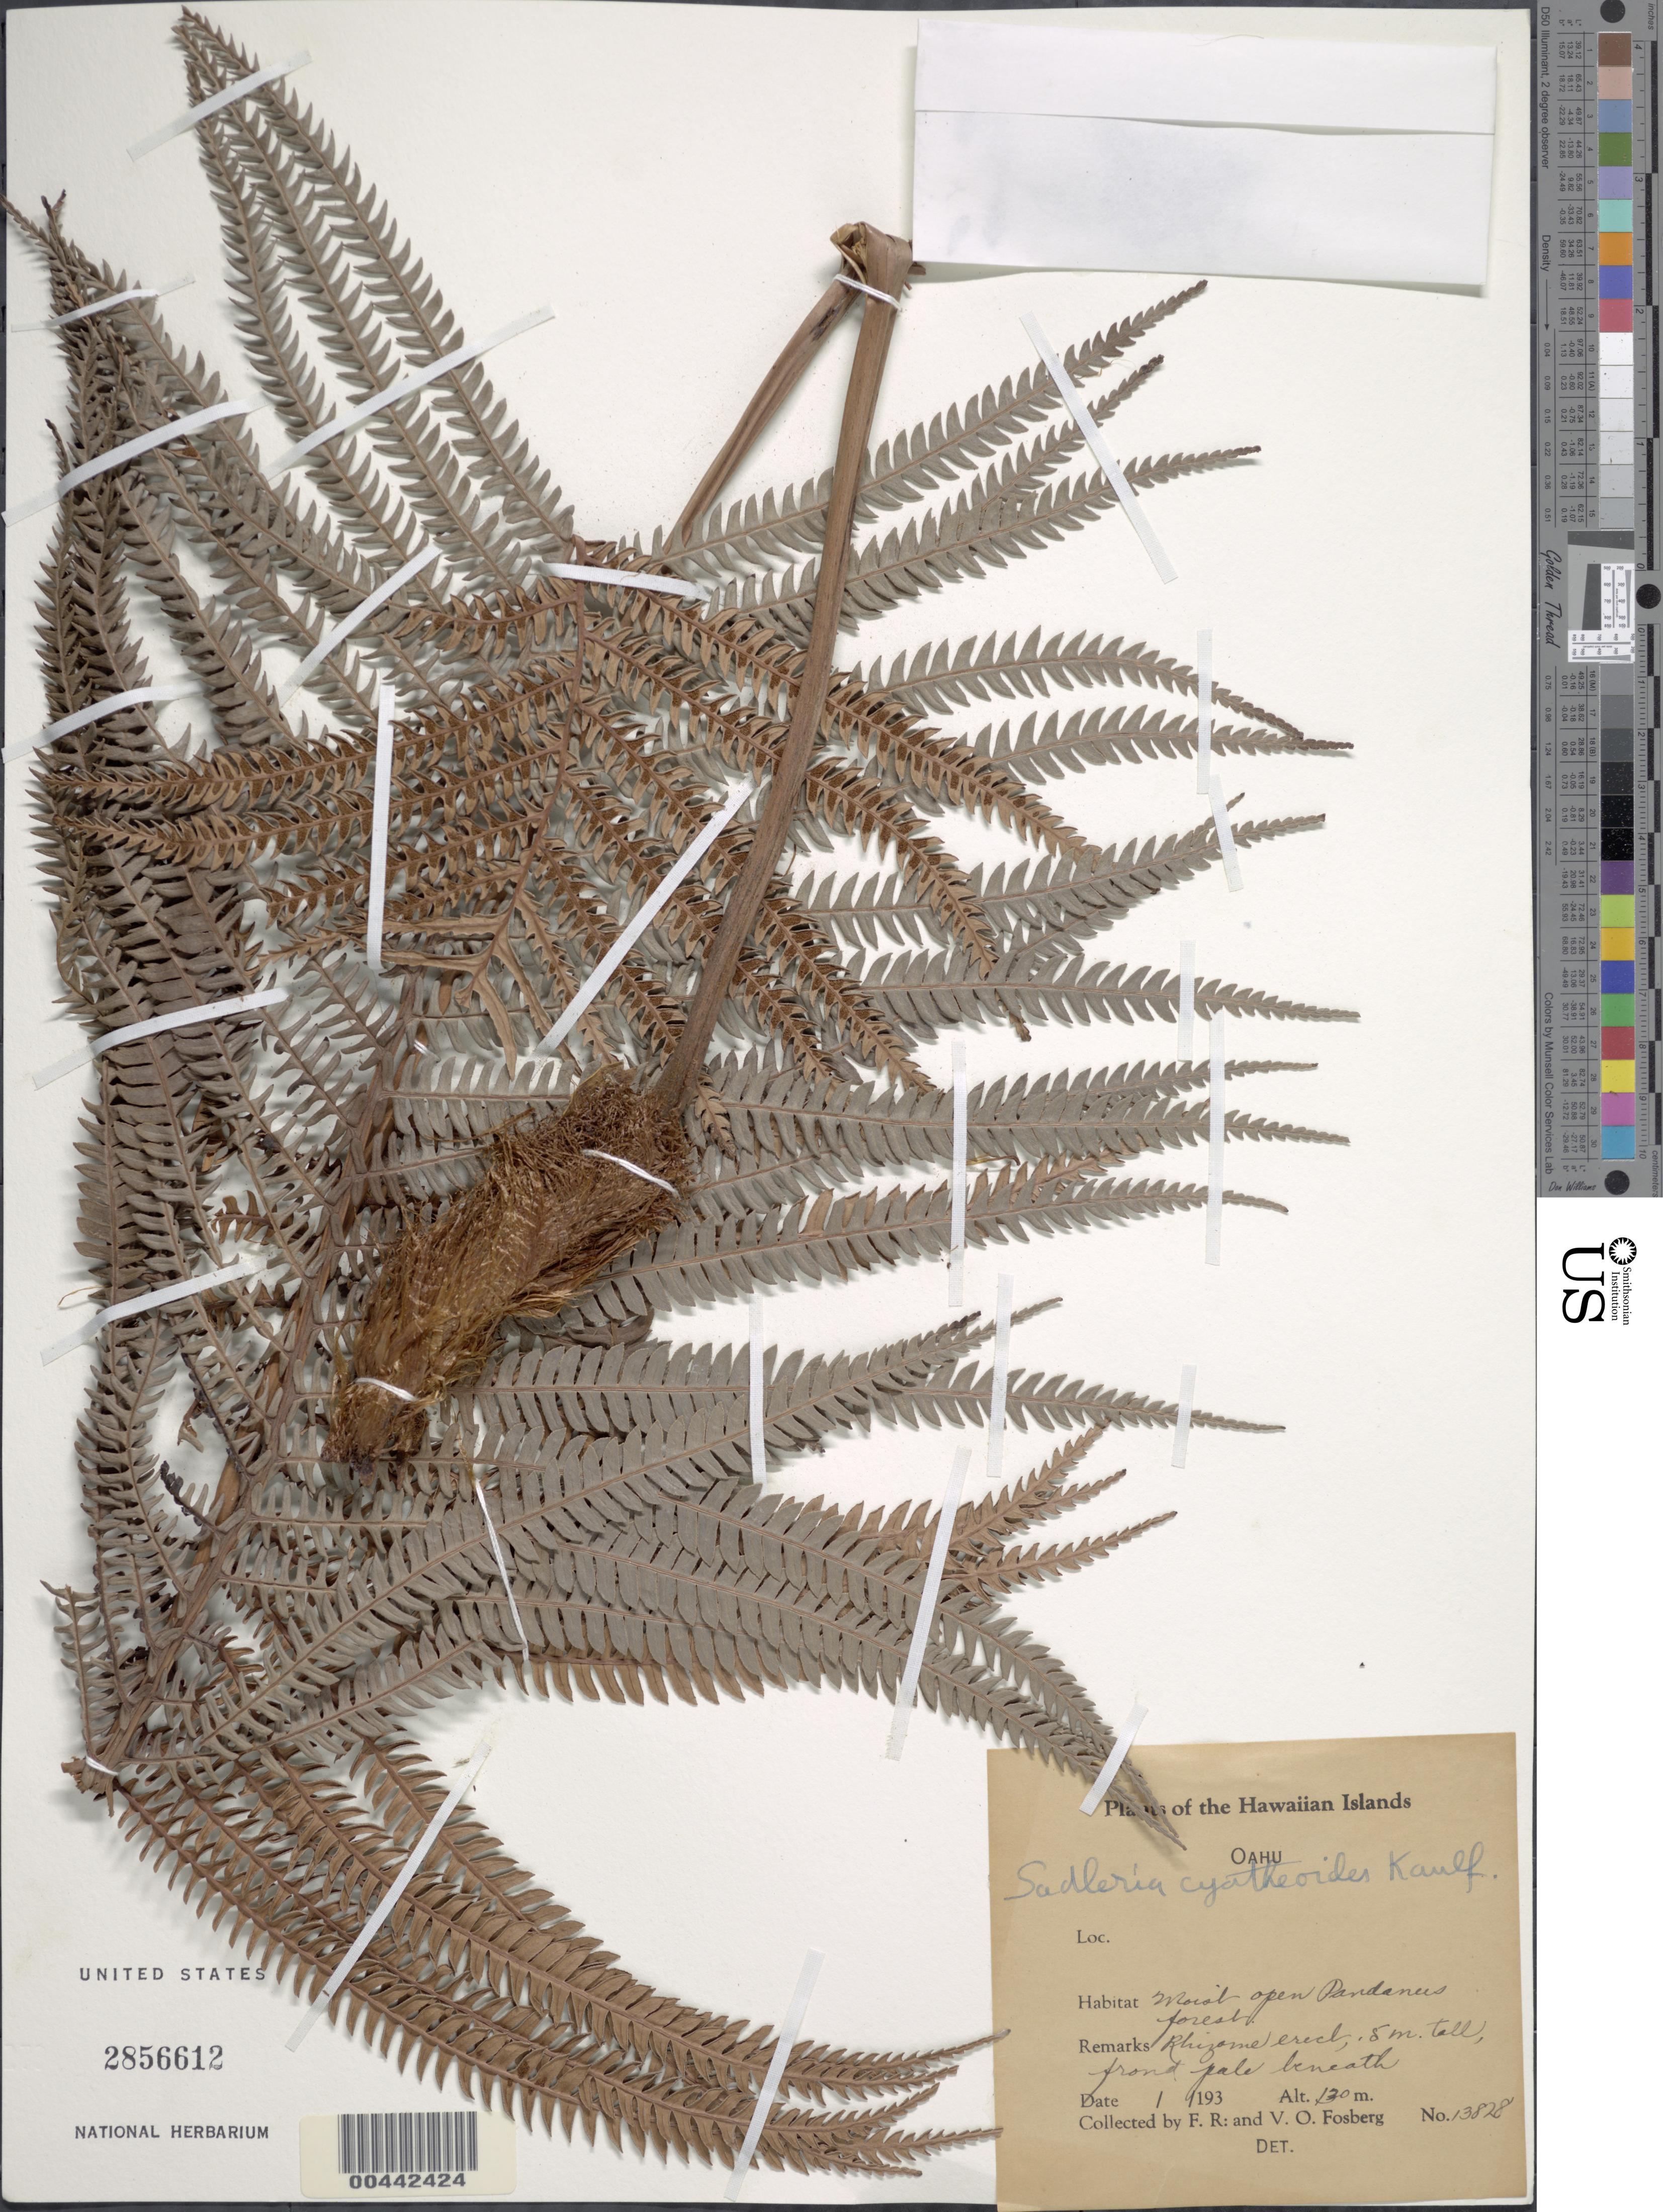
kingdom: Plantae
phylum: Tracheophyta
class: Polypodiopsida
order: Polypodiales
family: Blechnaceae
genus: Sadleria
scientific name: Sadleria cyatheoides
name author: Kaulf.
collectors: F. R. Fosberg & V. O. Fosberg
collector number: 13828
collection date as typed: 193?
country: United States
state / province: Hawaii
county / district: Honolulu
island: Oahu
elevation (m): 130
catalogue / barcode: US 2856612